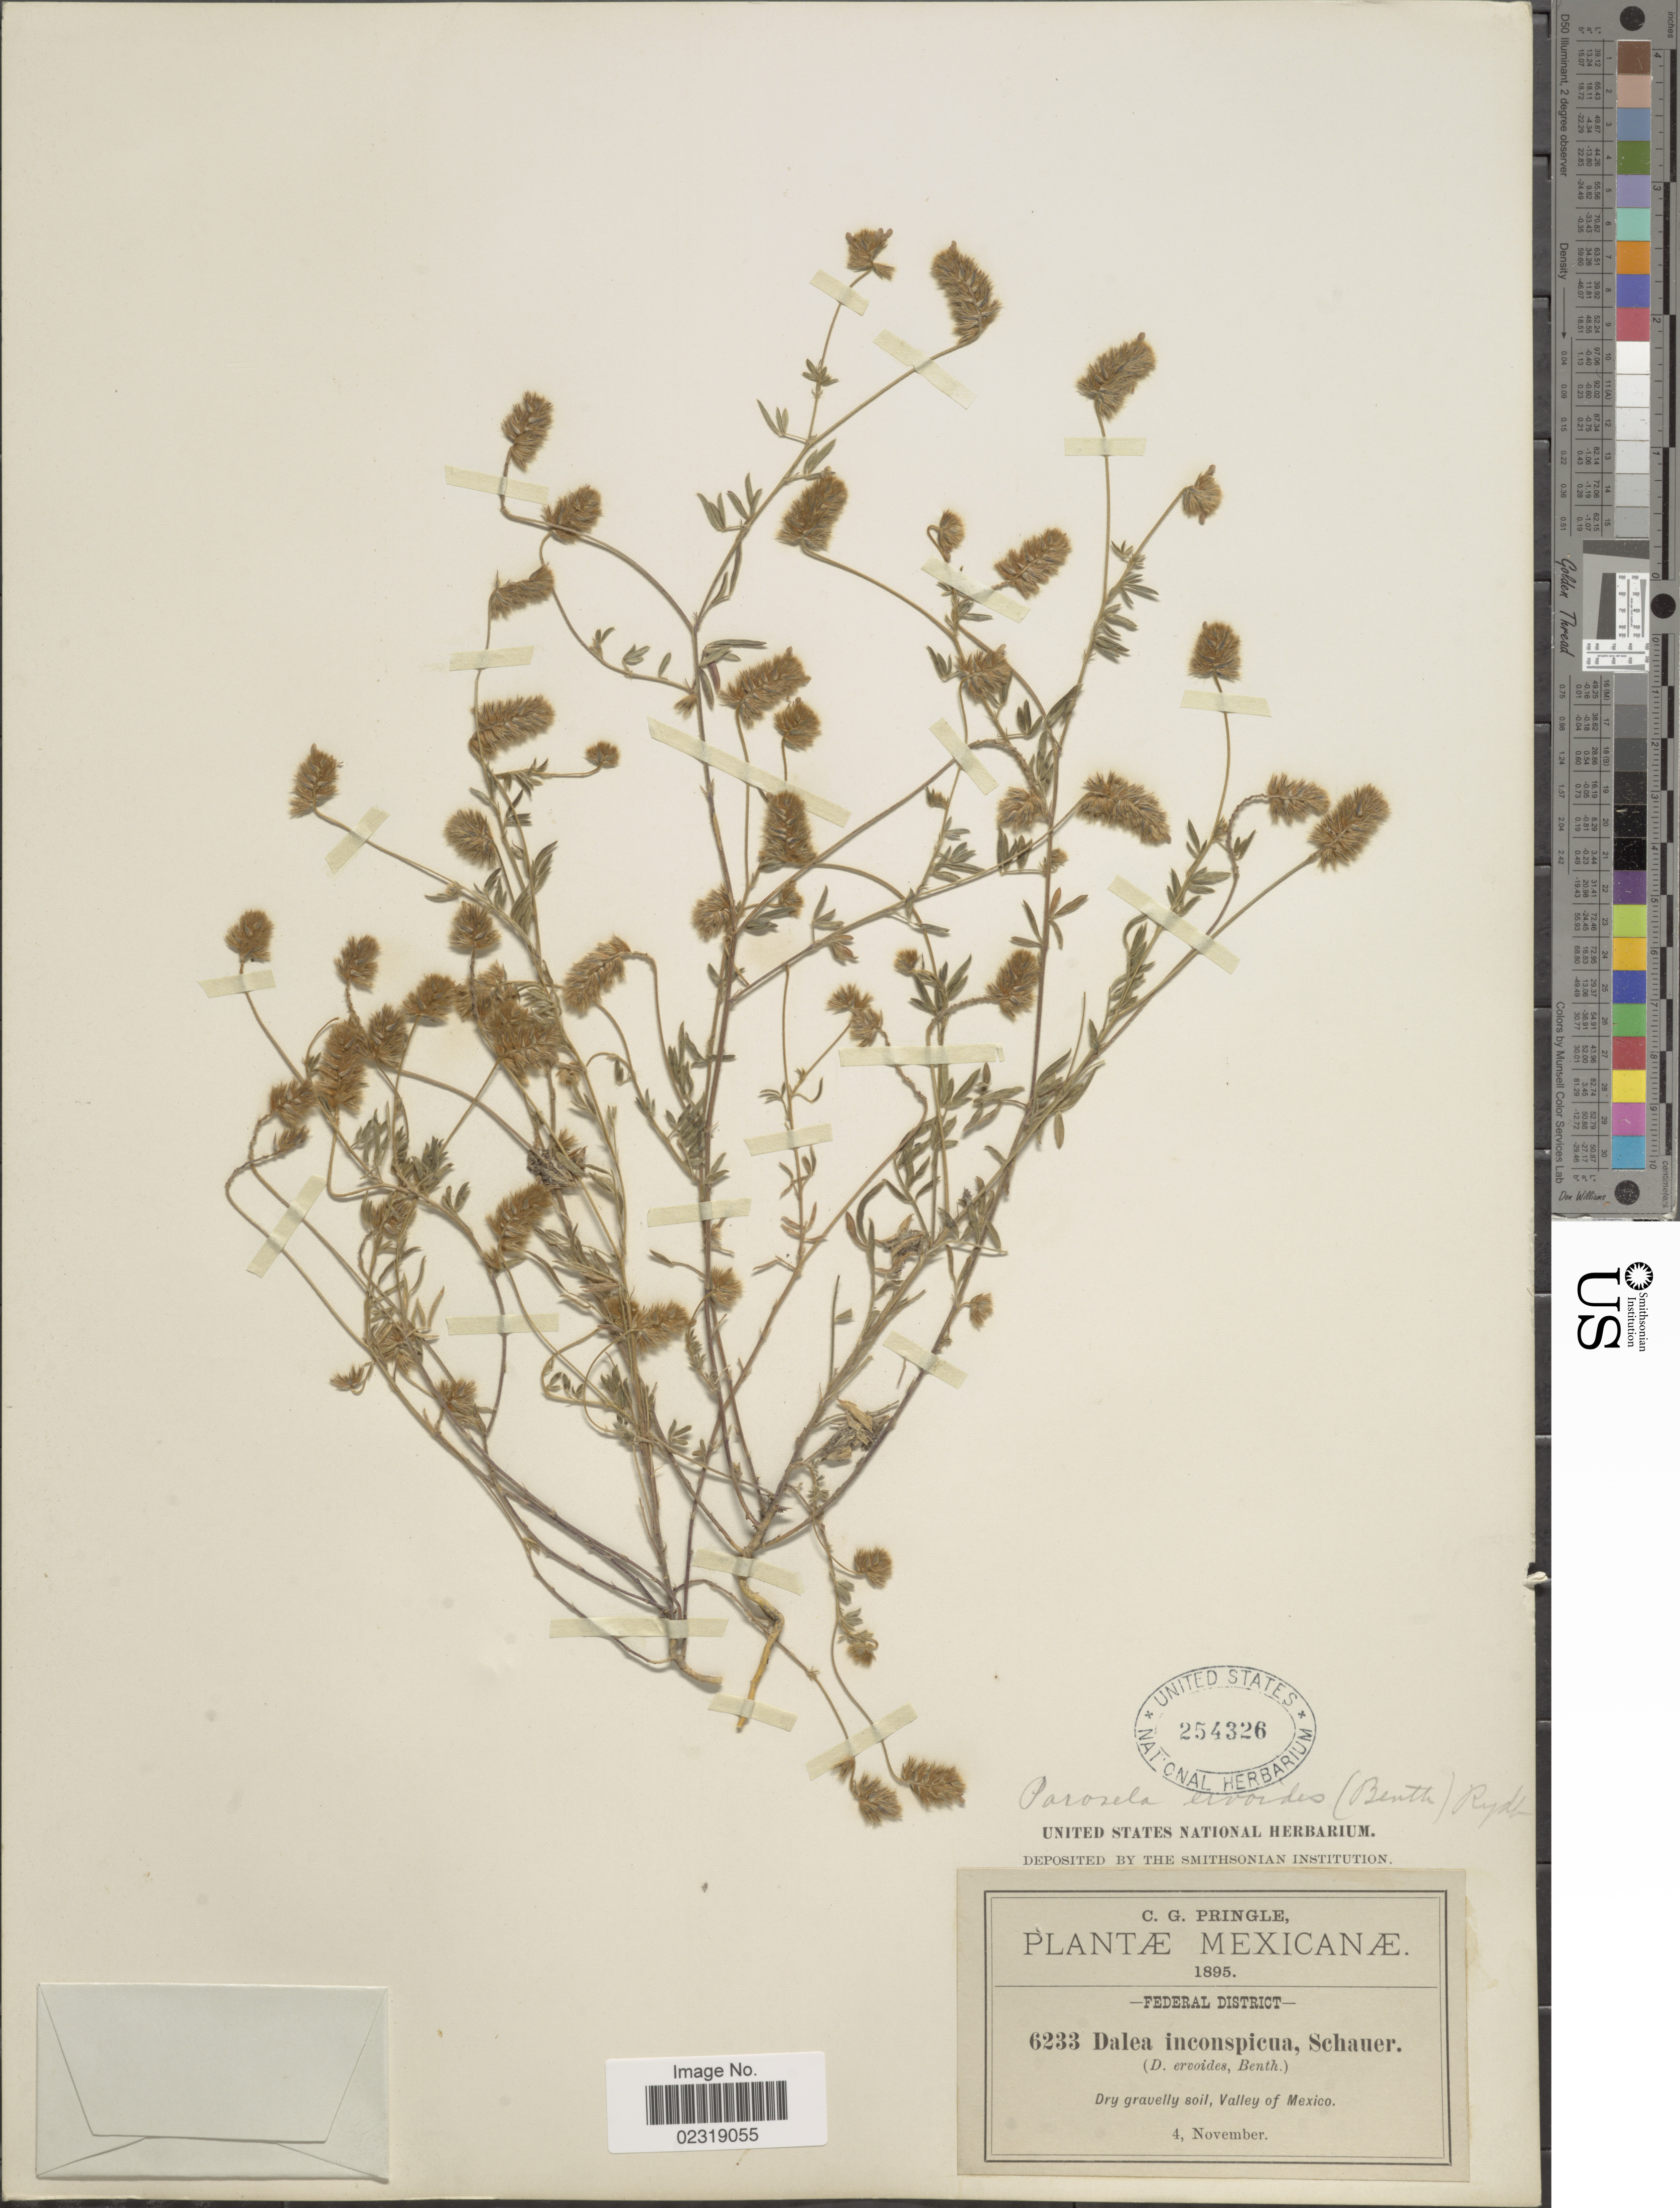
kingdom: Plantae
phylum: Tracheophyta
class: Magnoliopsida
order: Fabales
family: Fabaceae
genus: Dalea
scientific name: Dalea cliffortiana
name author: Willd.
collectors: C. G. Pringle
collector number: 6233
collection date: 1895-11-04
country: Mexico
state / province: Distrito Federal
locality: Federal District, Dry gravelly soil, Valley of Mexico.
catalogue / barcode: US 254326